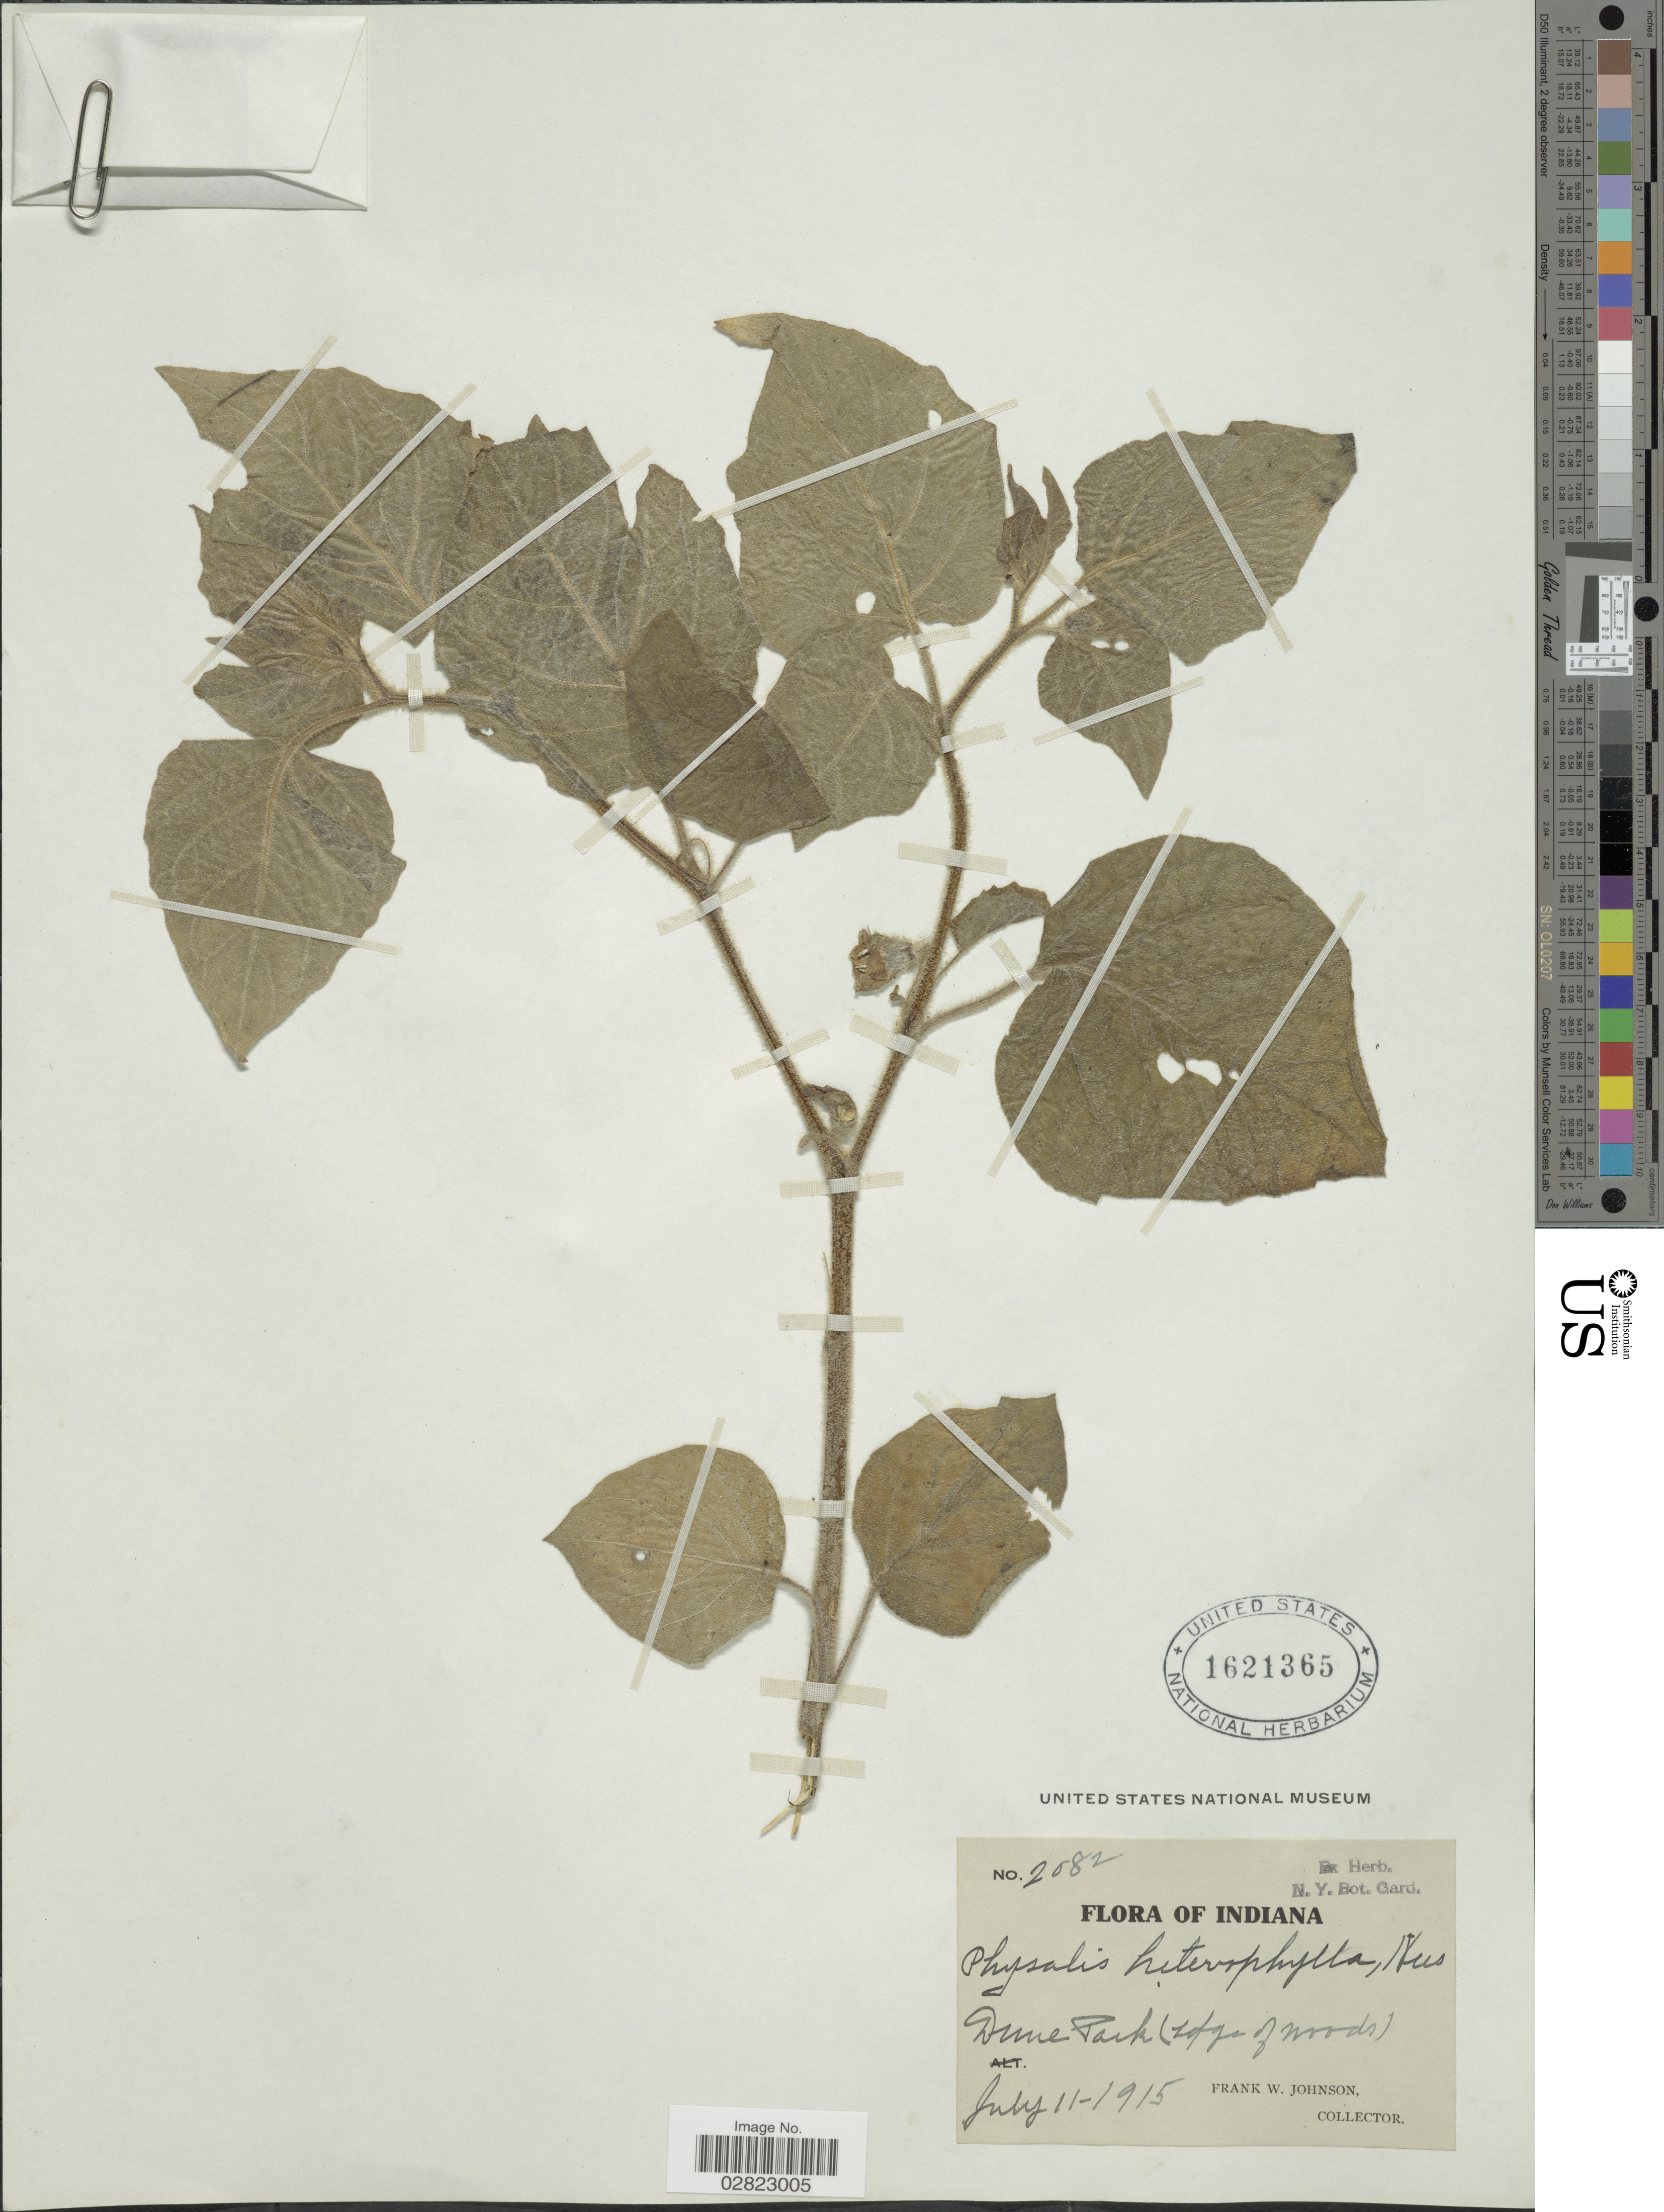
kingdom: Plantae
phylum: Tracheophyta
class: Magnoliopsida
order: Solanales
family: Solanaceae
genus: Physalis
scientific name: Physalis ambigua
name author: (A. Gray) Britton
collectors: F. W. Johnson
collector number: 2082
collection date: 1915-07-11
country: United States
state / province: Indiana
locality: Dune Park (edge of woods).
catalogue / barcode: US 1621365